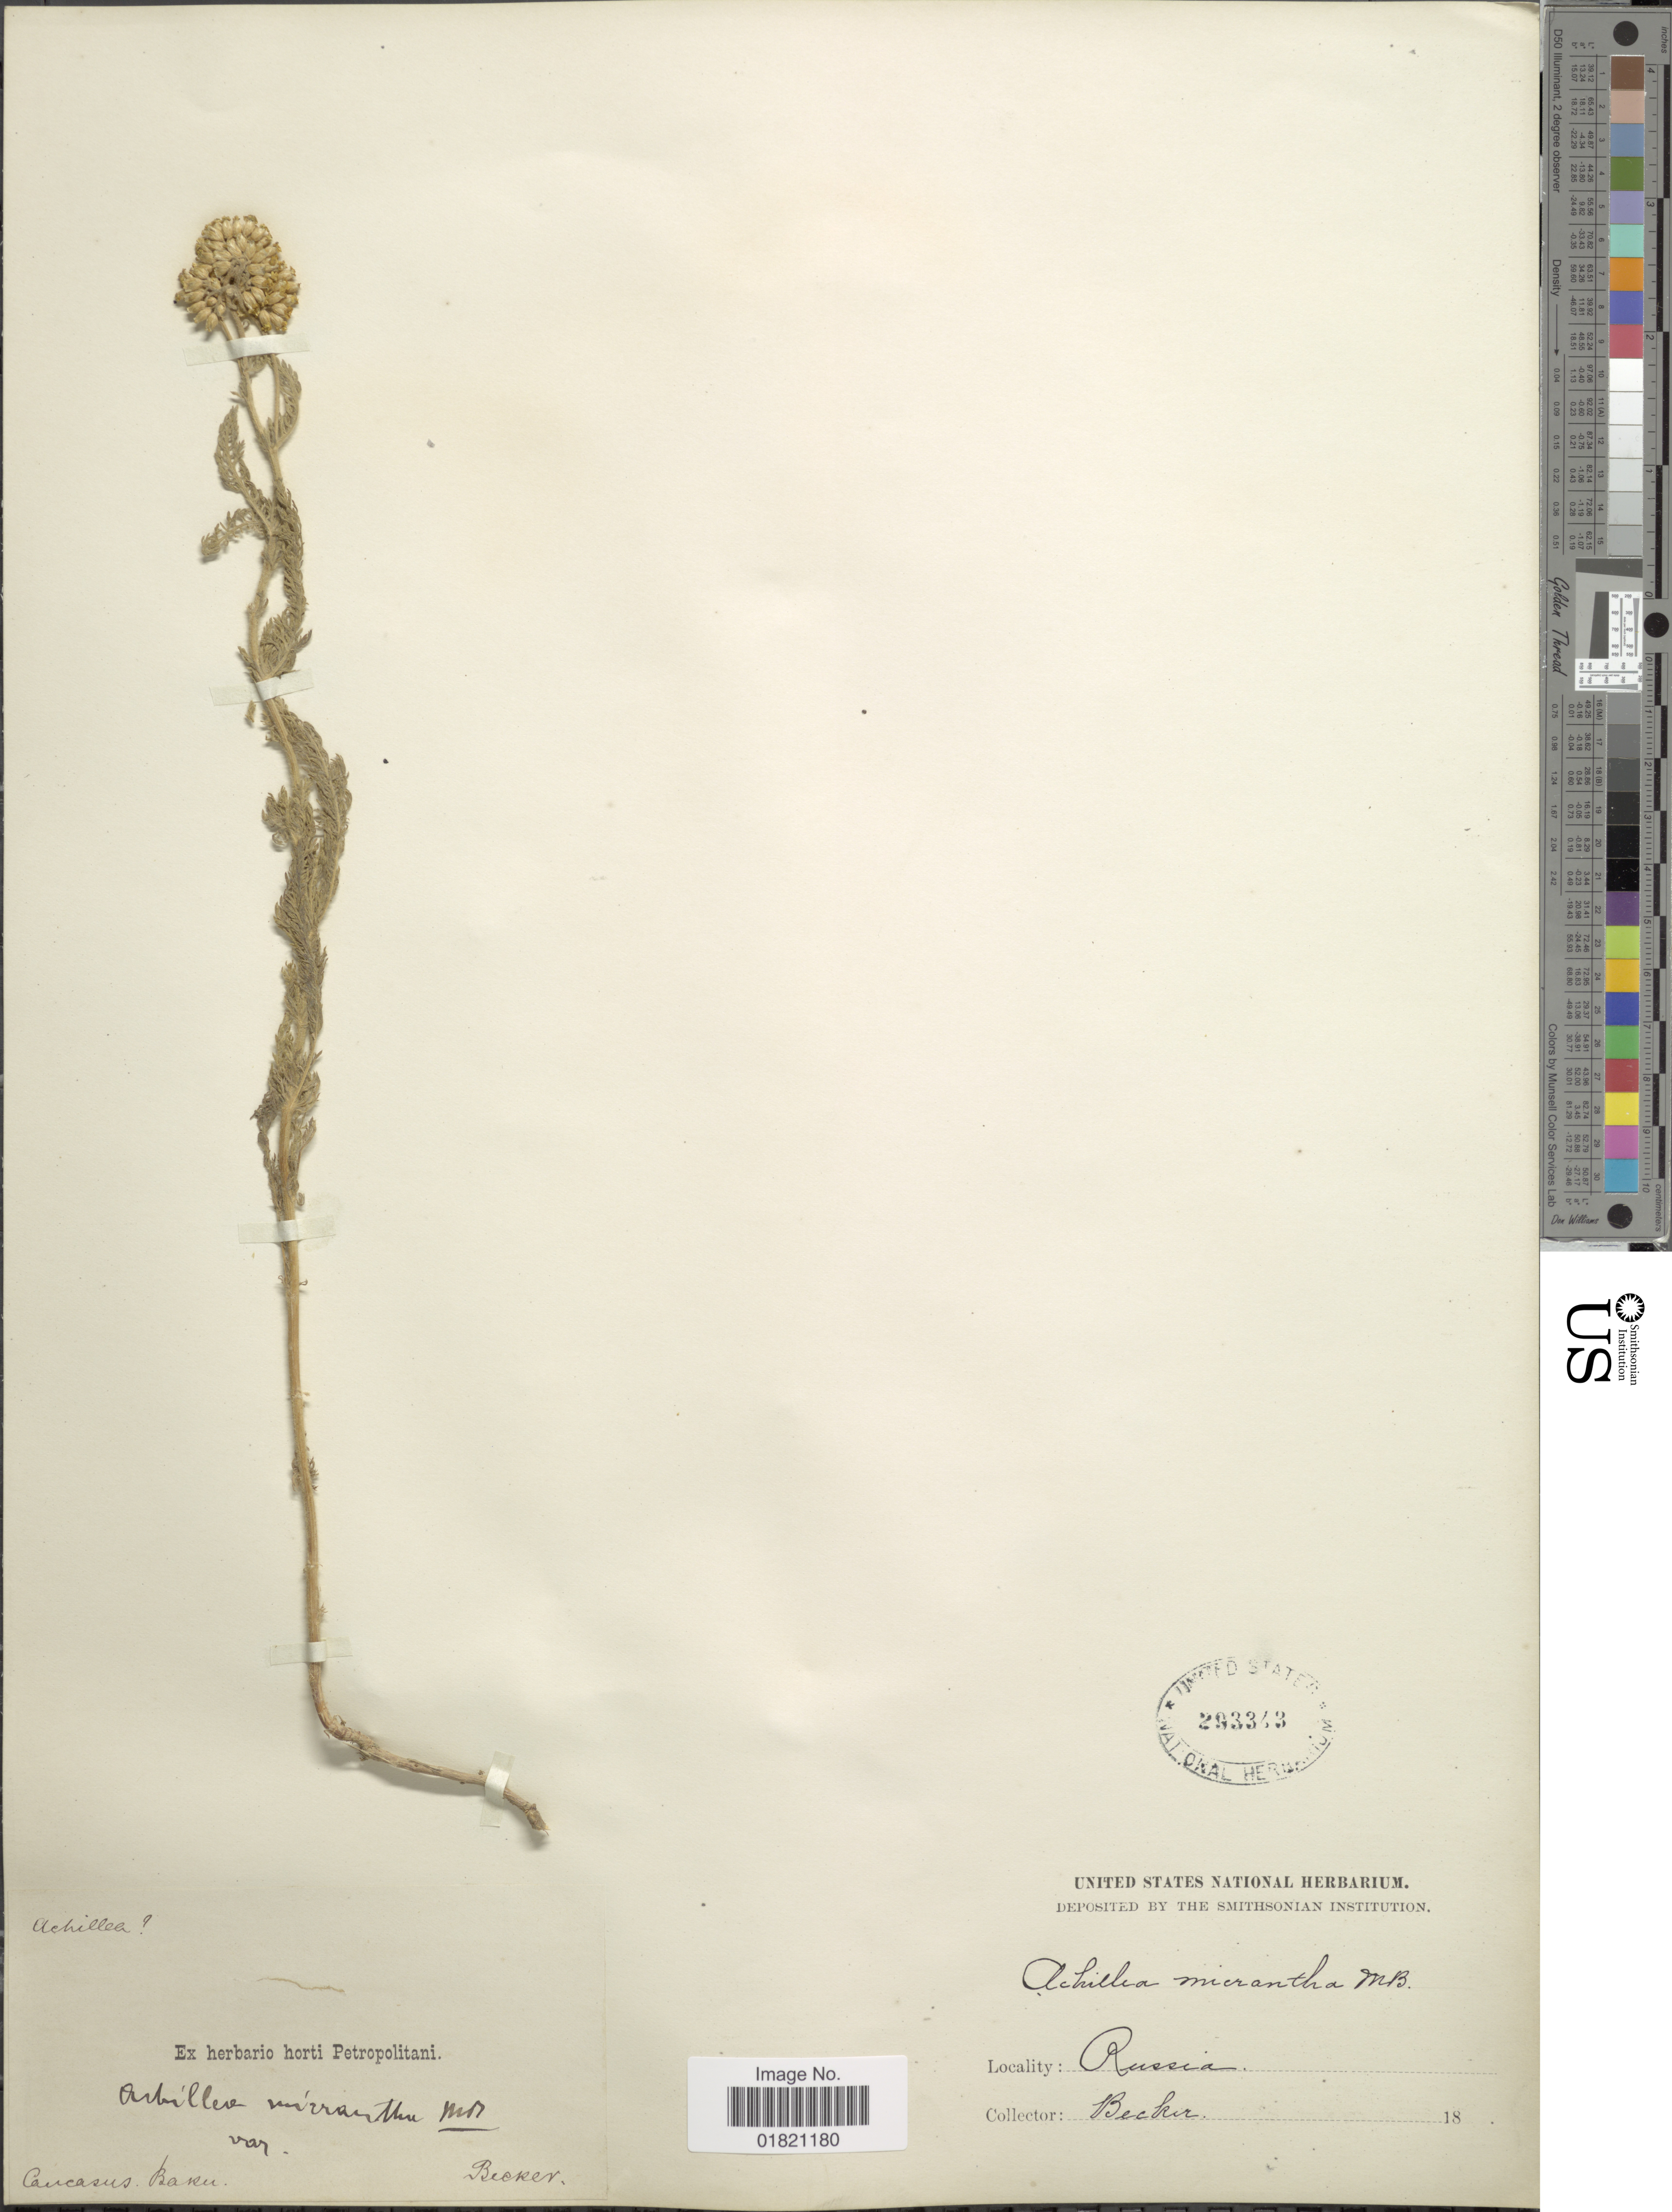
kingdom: Plantae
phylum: Tracheophyta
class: Magnoliopsida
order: Asterales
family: Asteraceae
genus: Achillea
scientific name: Achillea micrantha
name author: M. Bieb.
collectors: -. Becker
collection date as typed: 18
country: Azerbaijan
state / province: Baki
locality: Caucasus. Baku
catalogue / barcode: US 293343